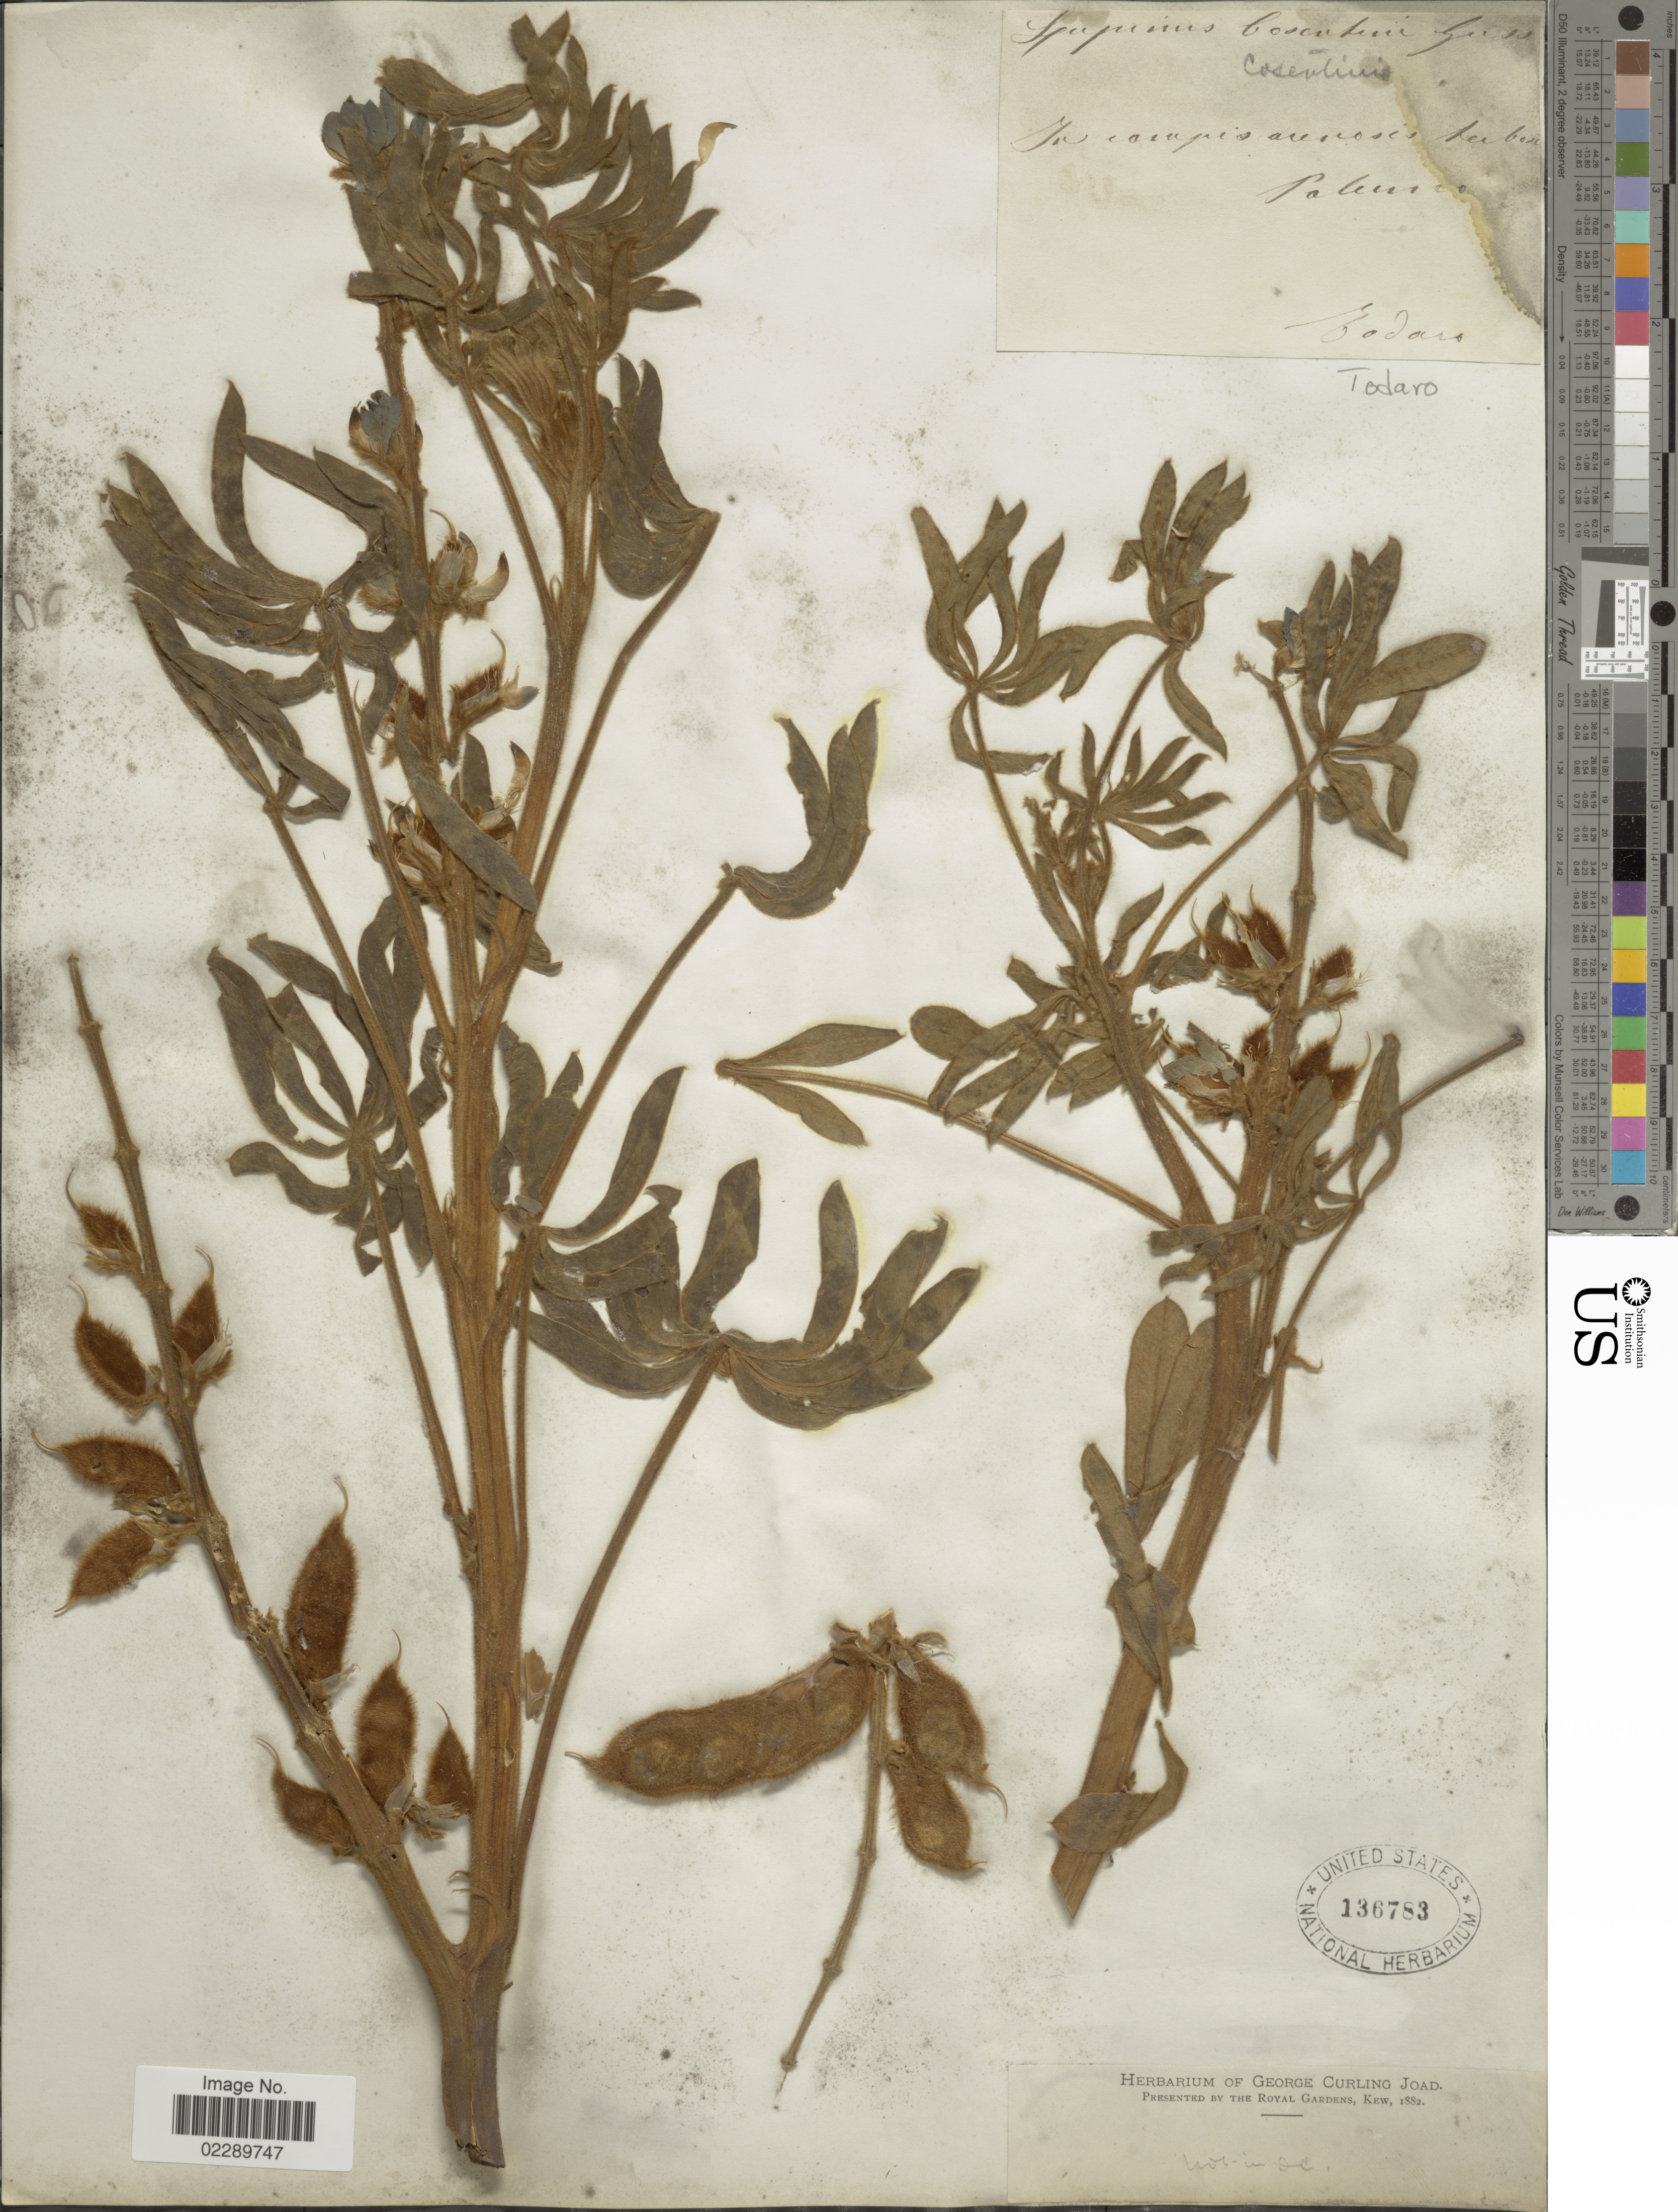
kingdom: Plantae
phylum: Tracheophyta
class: Magnoliopsida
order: Fabales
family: Fabaceae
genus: Lupinus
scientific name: Lupinus cosentini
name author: Walp.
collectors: ex herb. George Curling Joad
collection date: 1882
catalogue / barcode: US 136783